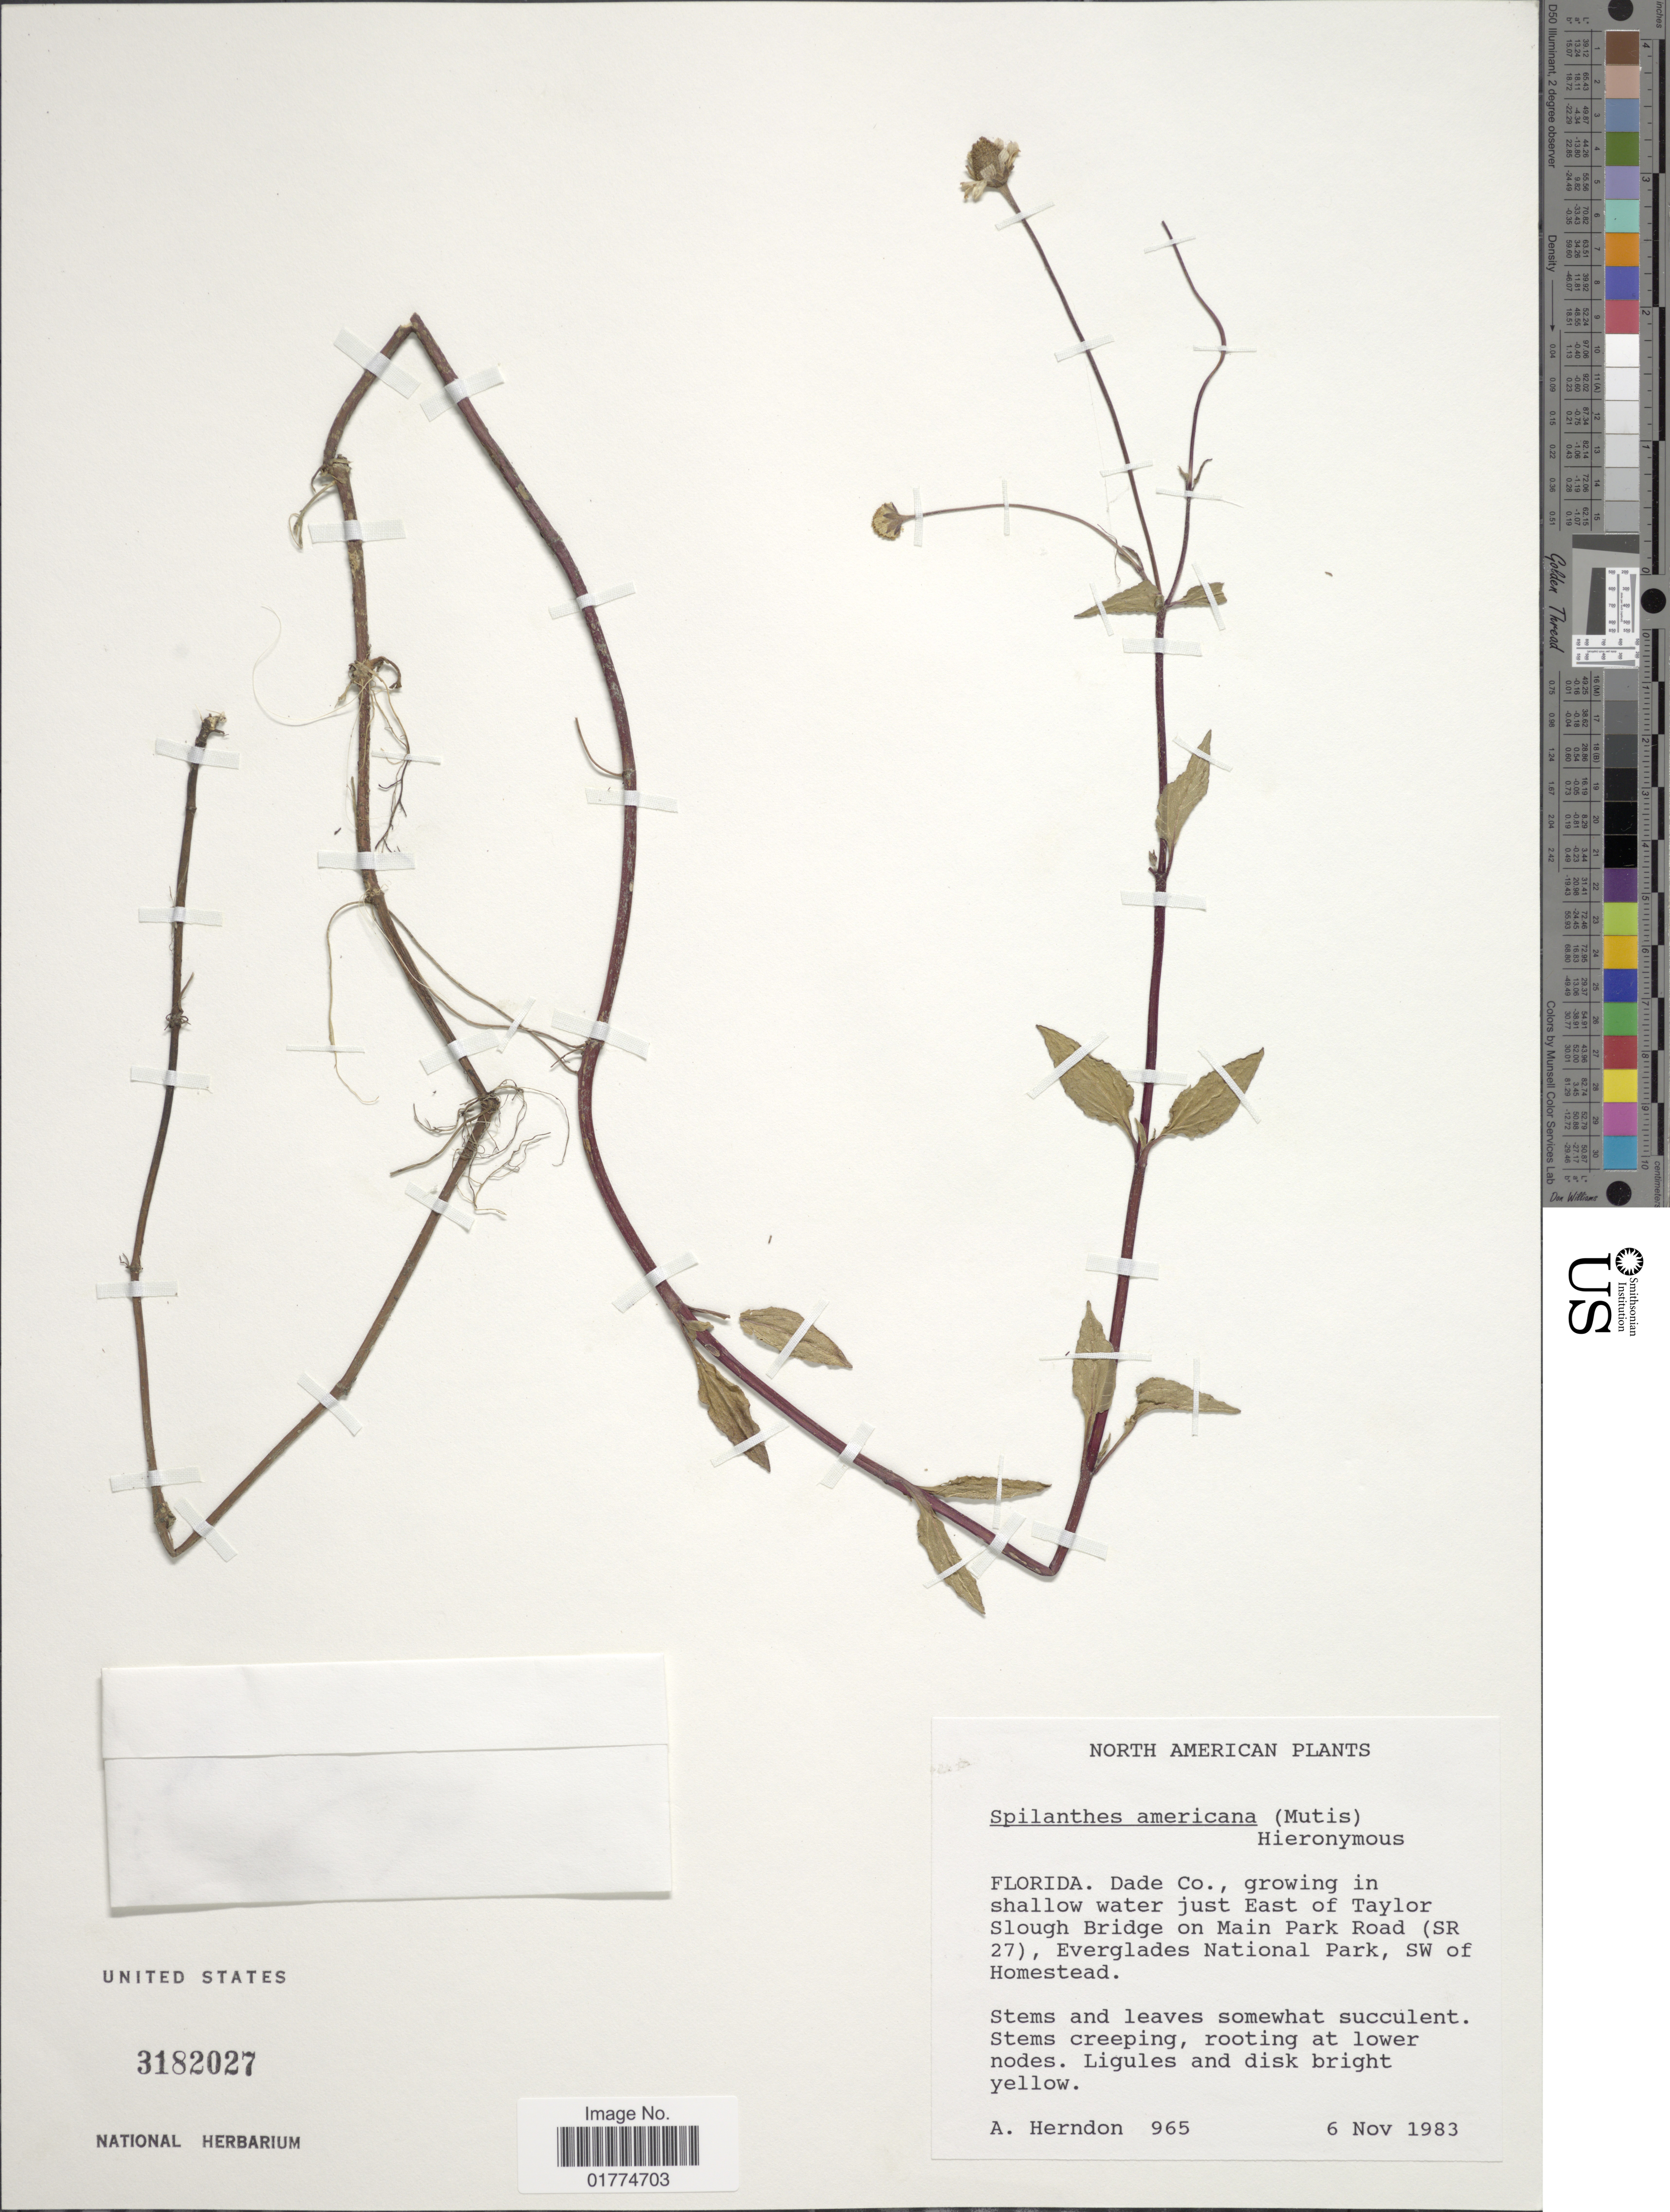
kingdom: Plantae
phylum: Tracheophyta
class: Magnoliopsida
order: Asterales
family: Asteraceae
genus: Acmella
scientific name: Acmella oppositifolia var. repens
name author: (Walter) R.K. Jansen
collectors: A. Herndon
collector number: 965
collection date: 1983-11-06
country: United States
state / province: Florida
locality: Dade Co., just East of Taylor Slough Bridge on Main Park Road (SR 27), Everglades National Park, SW of Homestead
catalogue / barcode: US 3182027